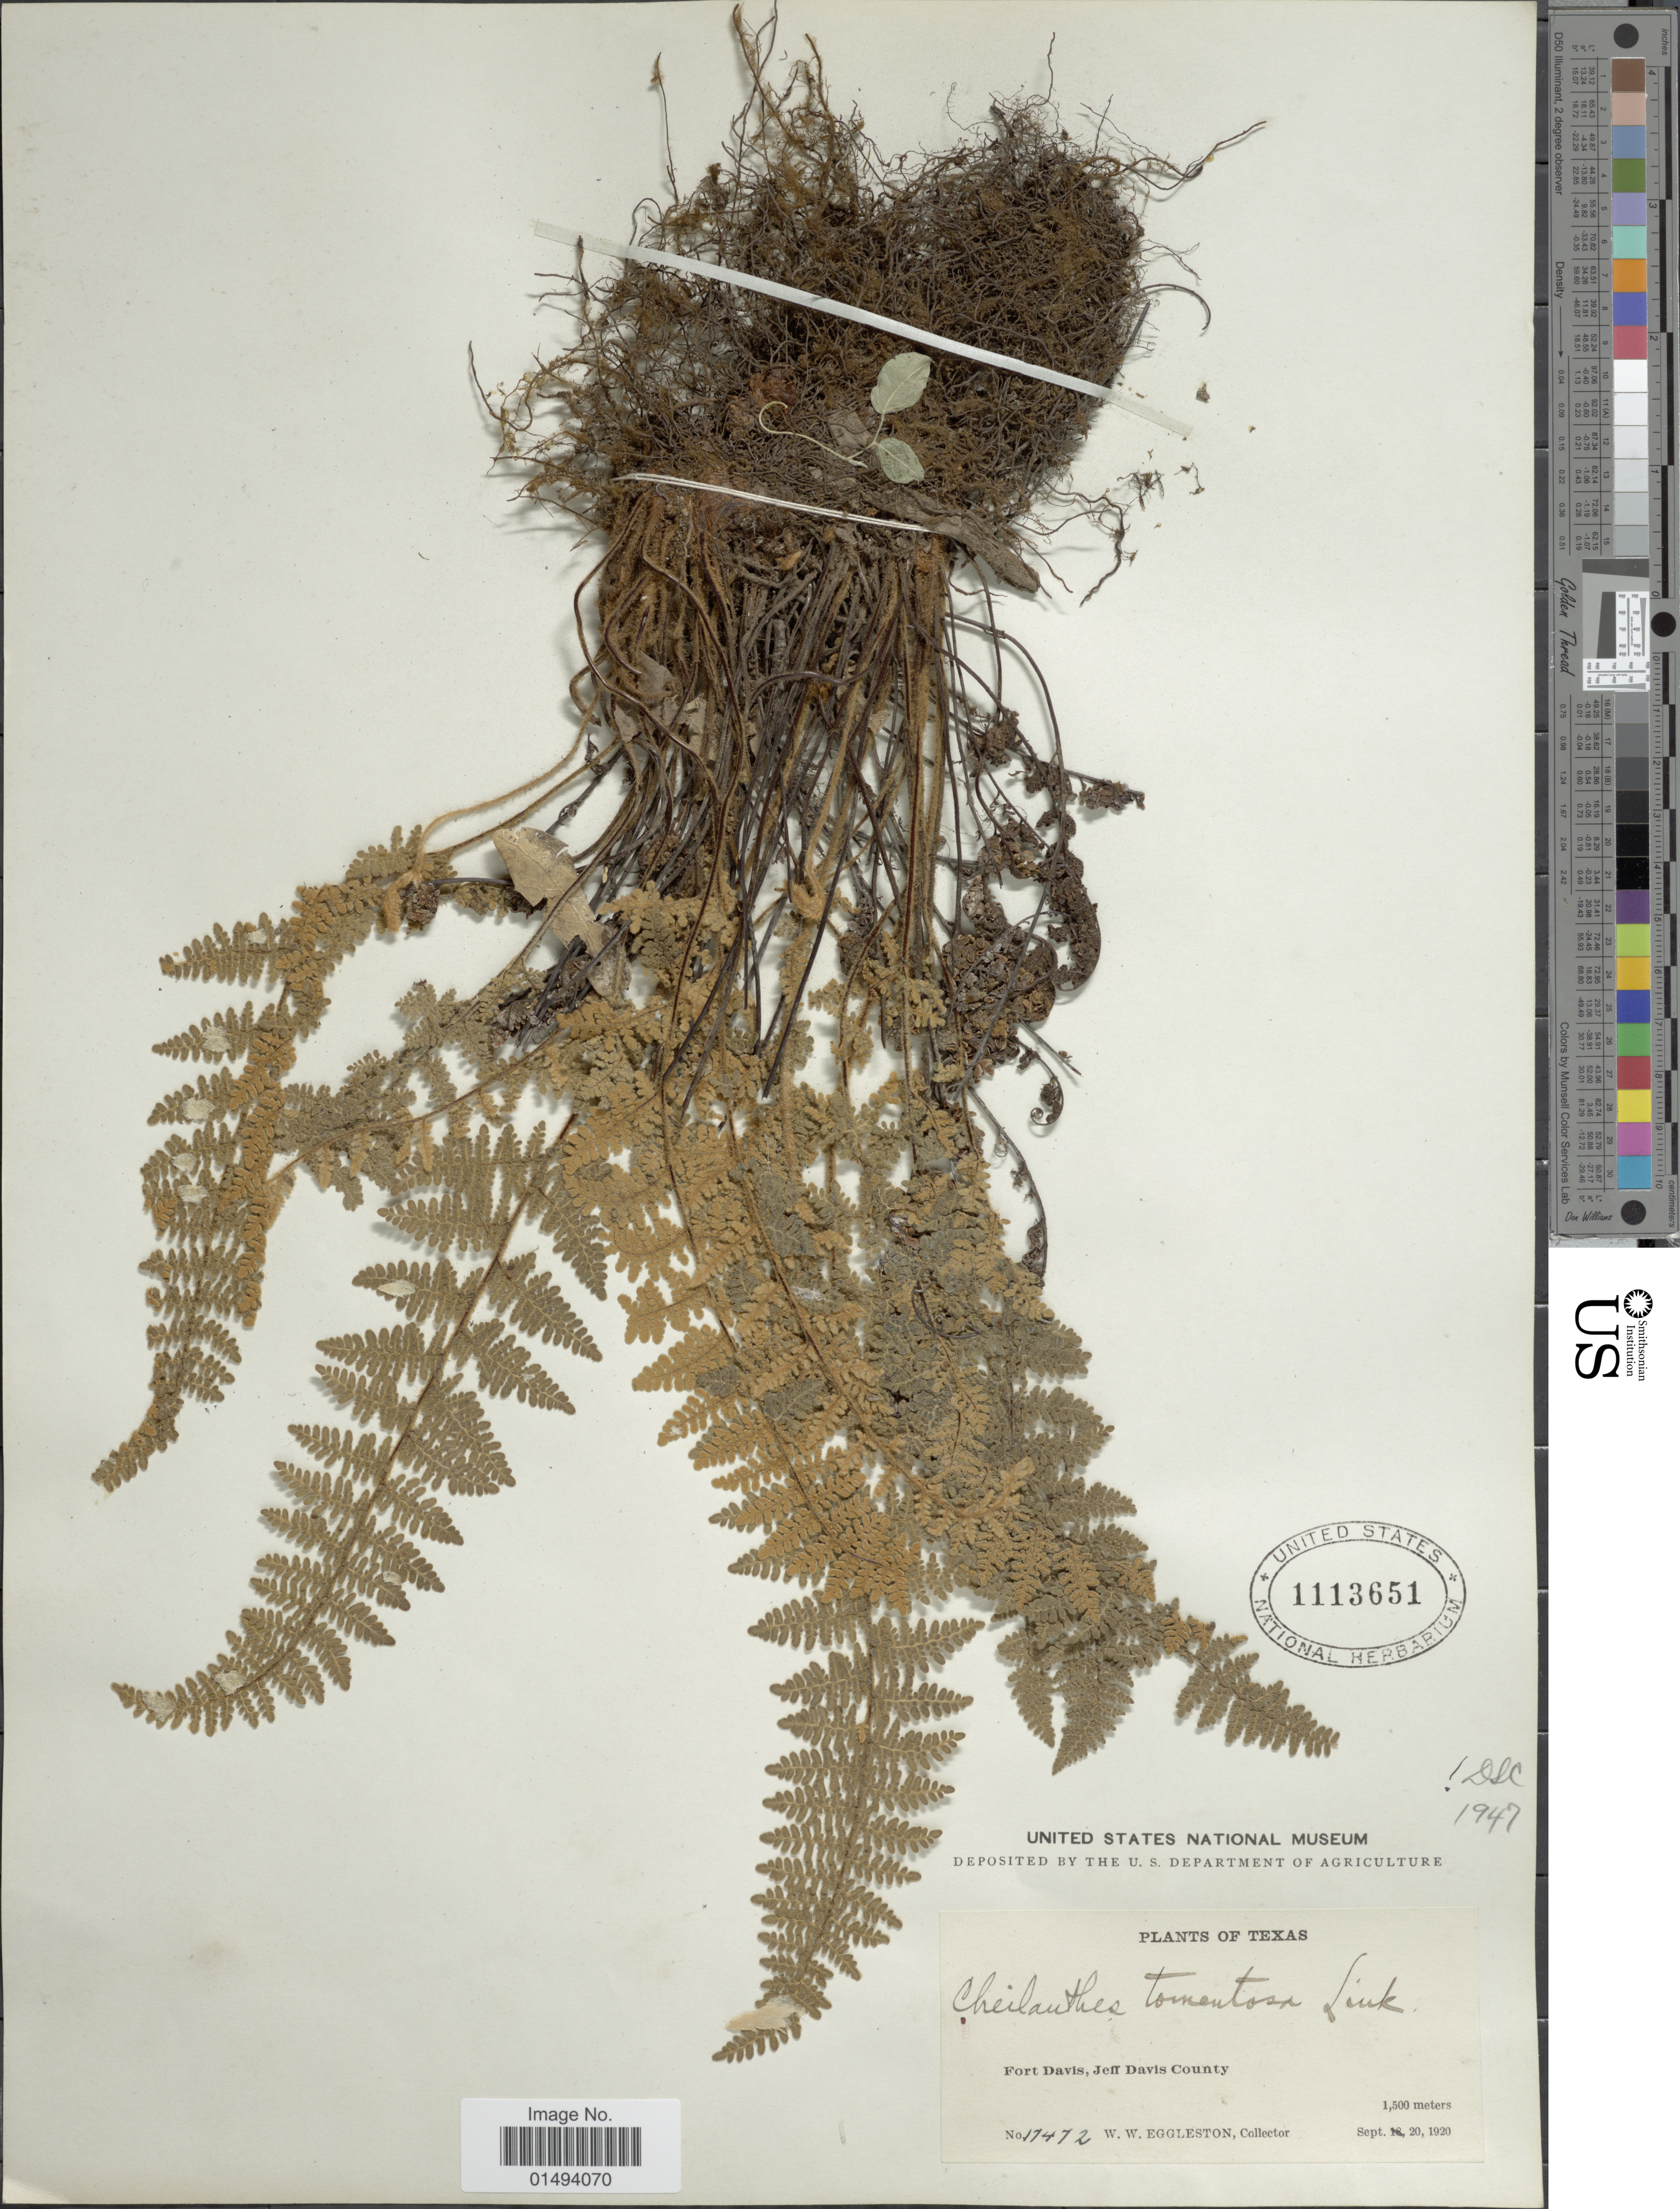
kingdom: Plantae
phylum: Tracheophyta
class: Polypodiopsida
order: Polypodiales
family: Pteridaceae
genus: Myriopteris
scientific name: Myriopteris tomentosa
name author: (Link) Fée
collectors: W. W. Eggleston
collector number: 17472*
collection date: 1920-09-20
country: United States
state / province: Texas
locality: Texas, Fort Davis, Jeff Davis County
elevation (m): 1500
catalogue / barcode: US 1113651